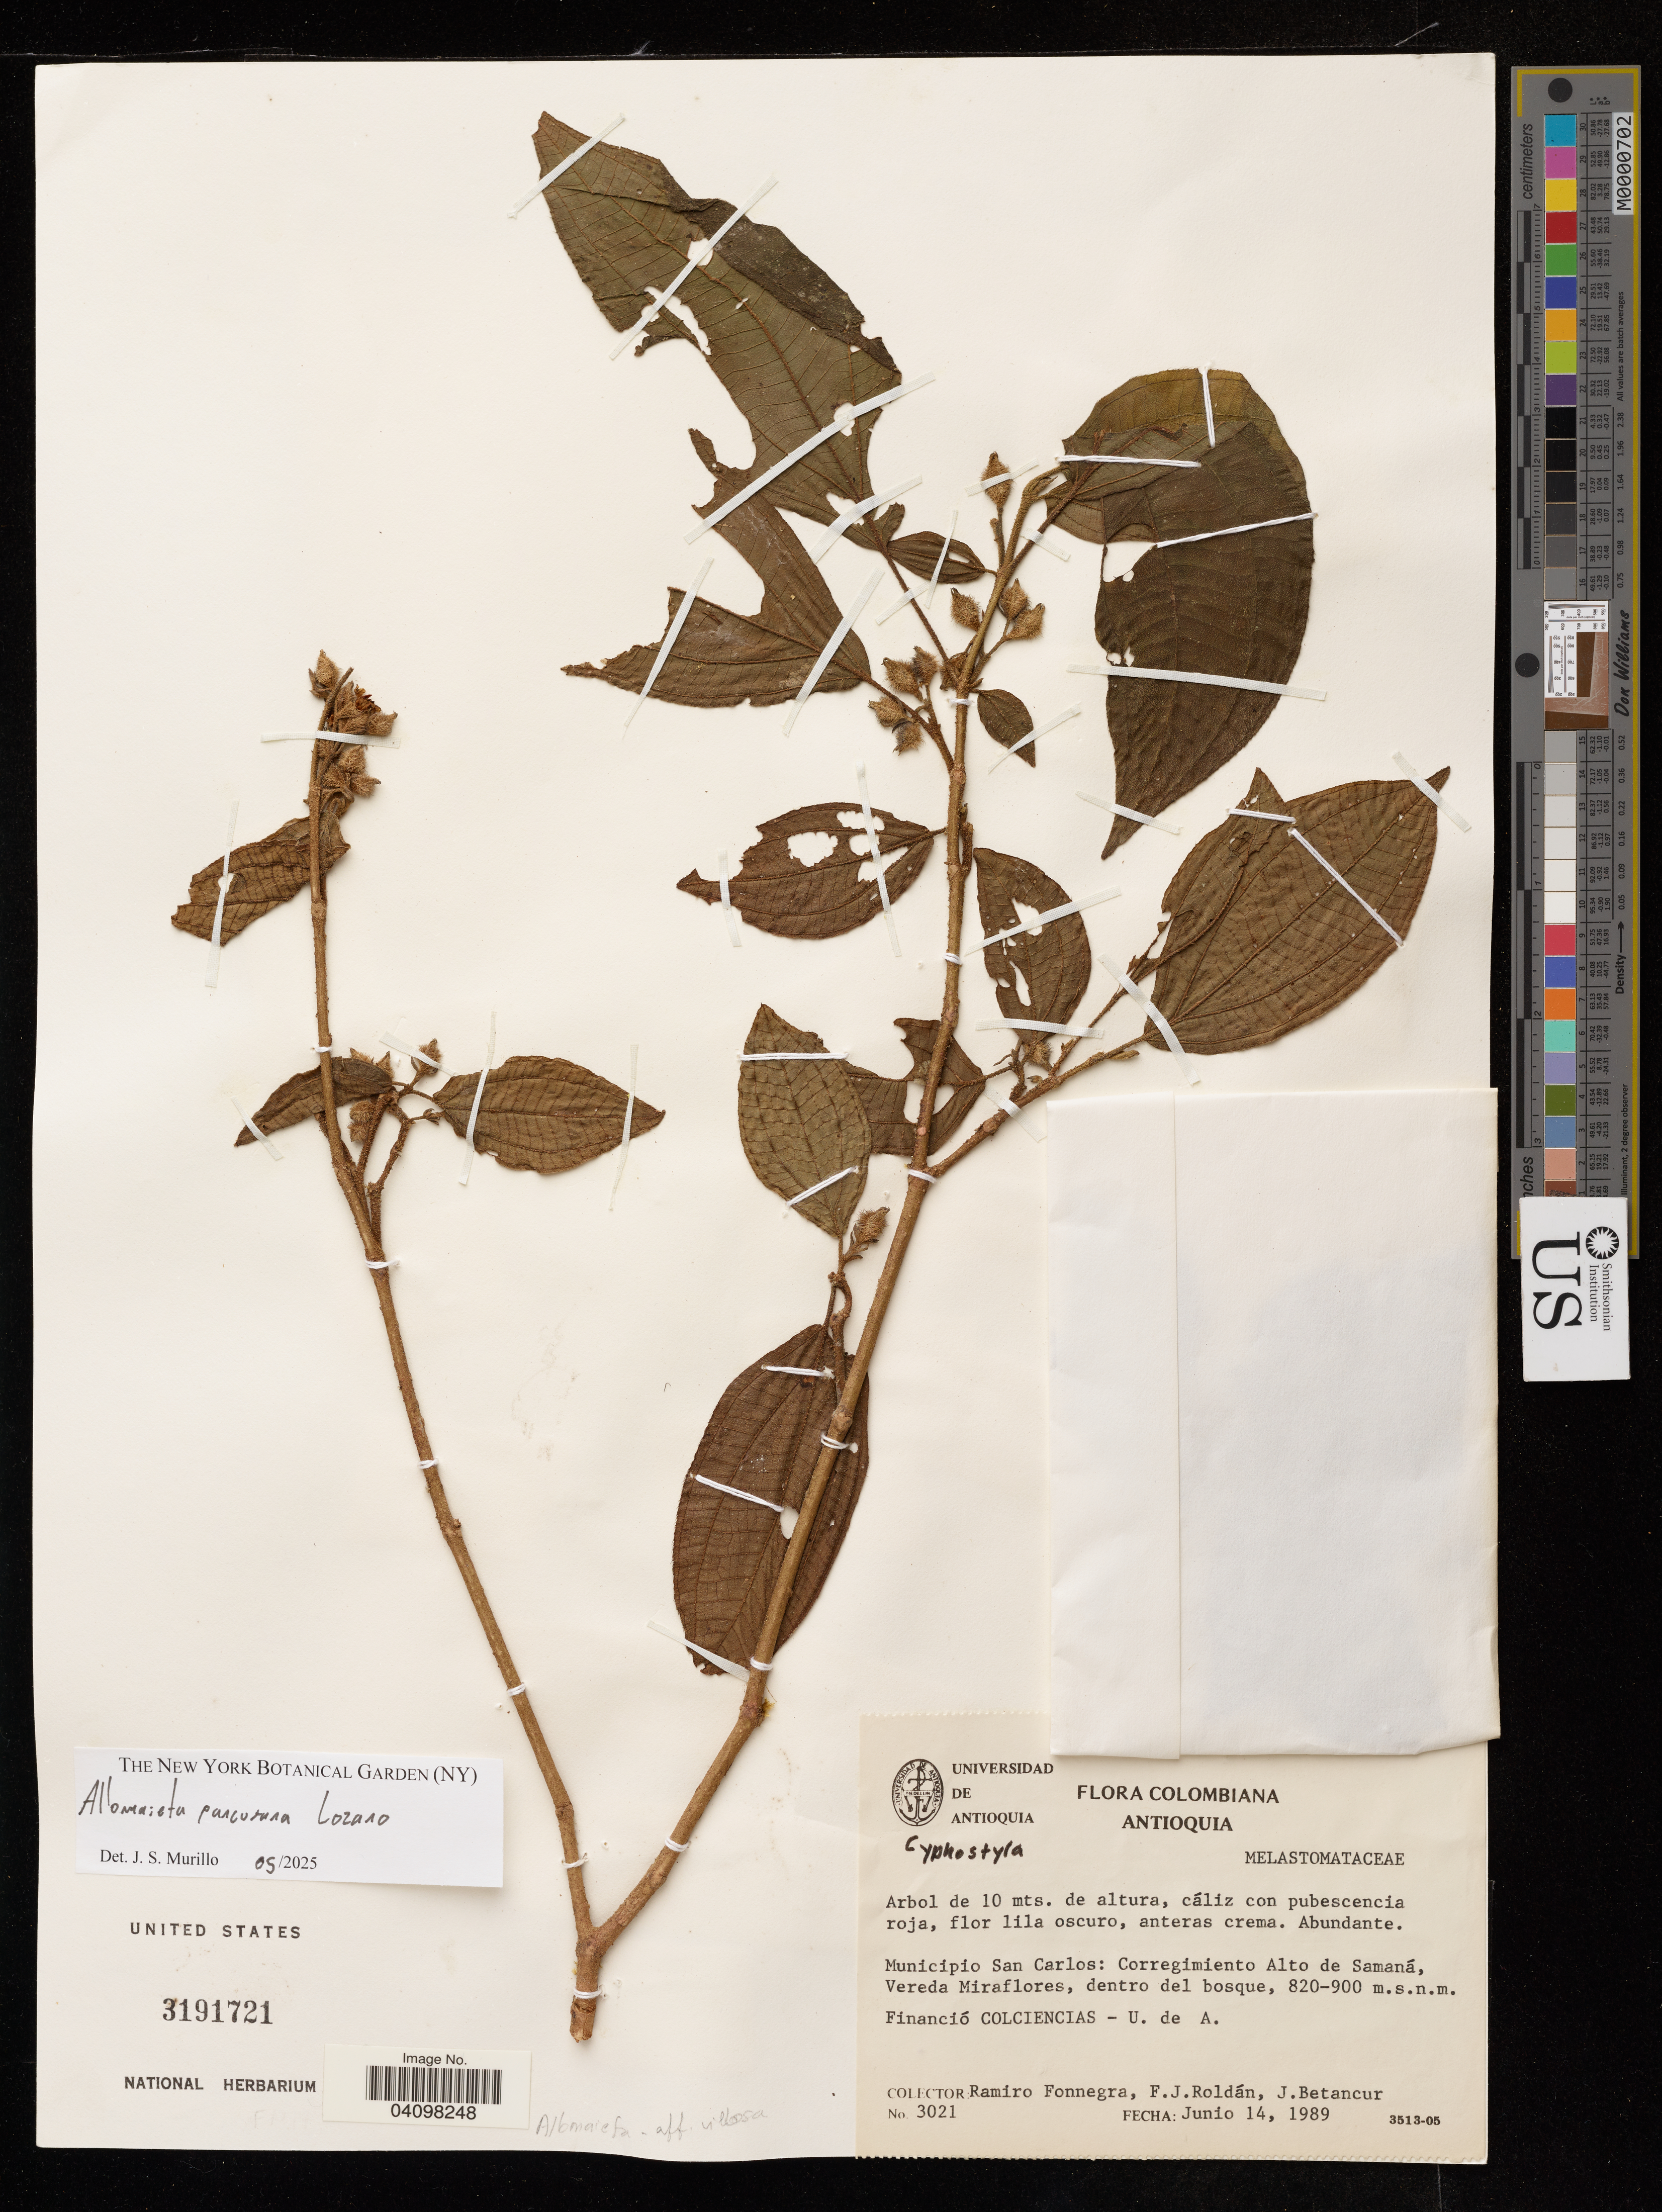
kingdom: Plantae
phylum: Tracheophyta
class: Magnoliopsida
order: Myrtales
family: Melastomataceae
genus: Allomaieta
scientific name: Allomaieta pancurana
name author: Lozano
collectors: R. Fonnegra & J. Betancur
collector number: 3021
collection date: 1989-06-14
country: Colombia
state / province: Antioquia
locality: Colombiana. Municipio San Carlos: Corregimento Alto de Samana, Vereda Miraflores, dentro del bosque.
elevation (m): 820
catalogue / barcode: US 3191721